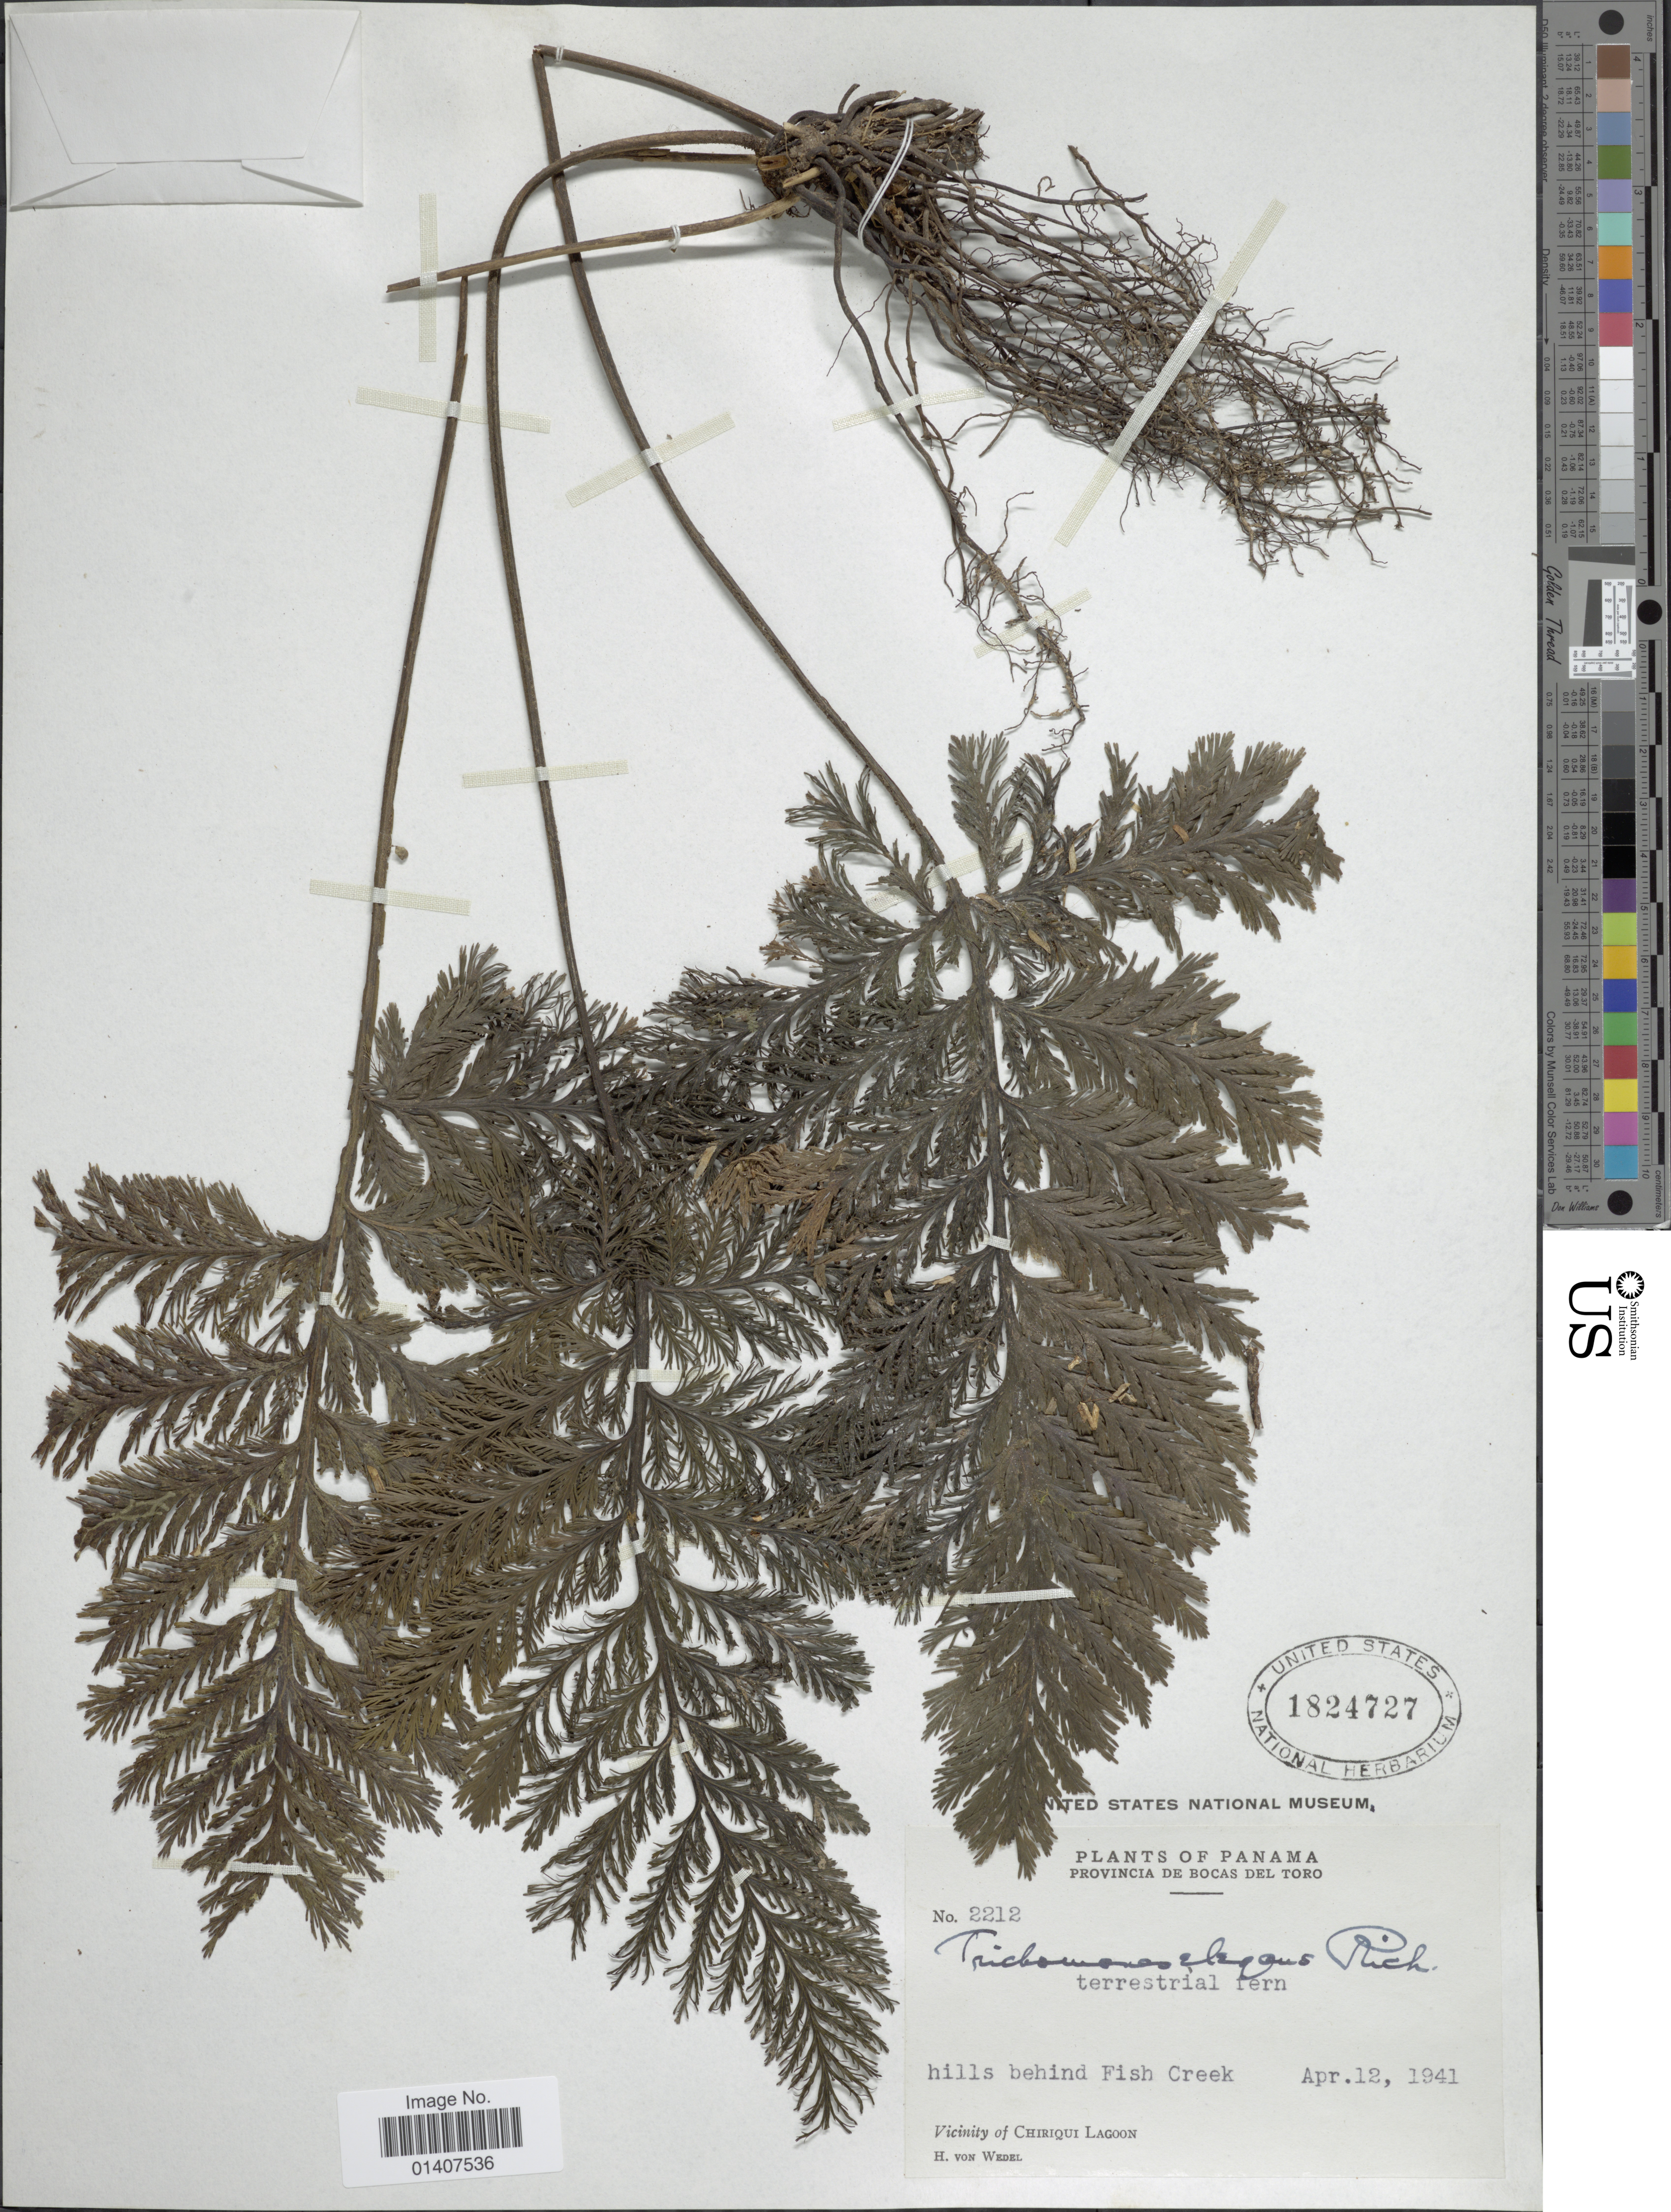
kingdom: Plantae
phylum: Tracheophyta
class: Polypodiopsida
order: Hymenophyllales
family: Hymenophyllaceae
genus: Trichomanes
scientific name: Trichomanes elegans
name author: Rich.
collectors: H. von Wedel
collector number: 2212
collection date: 1941-04-12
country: Panama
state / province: Bocas del Toro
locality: Hills behind Fish Creek, Vicinity of Chiriqui lagoon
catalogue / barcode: US 1824727